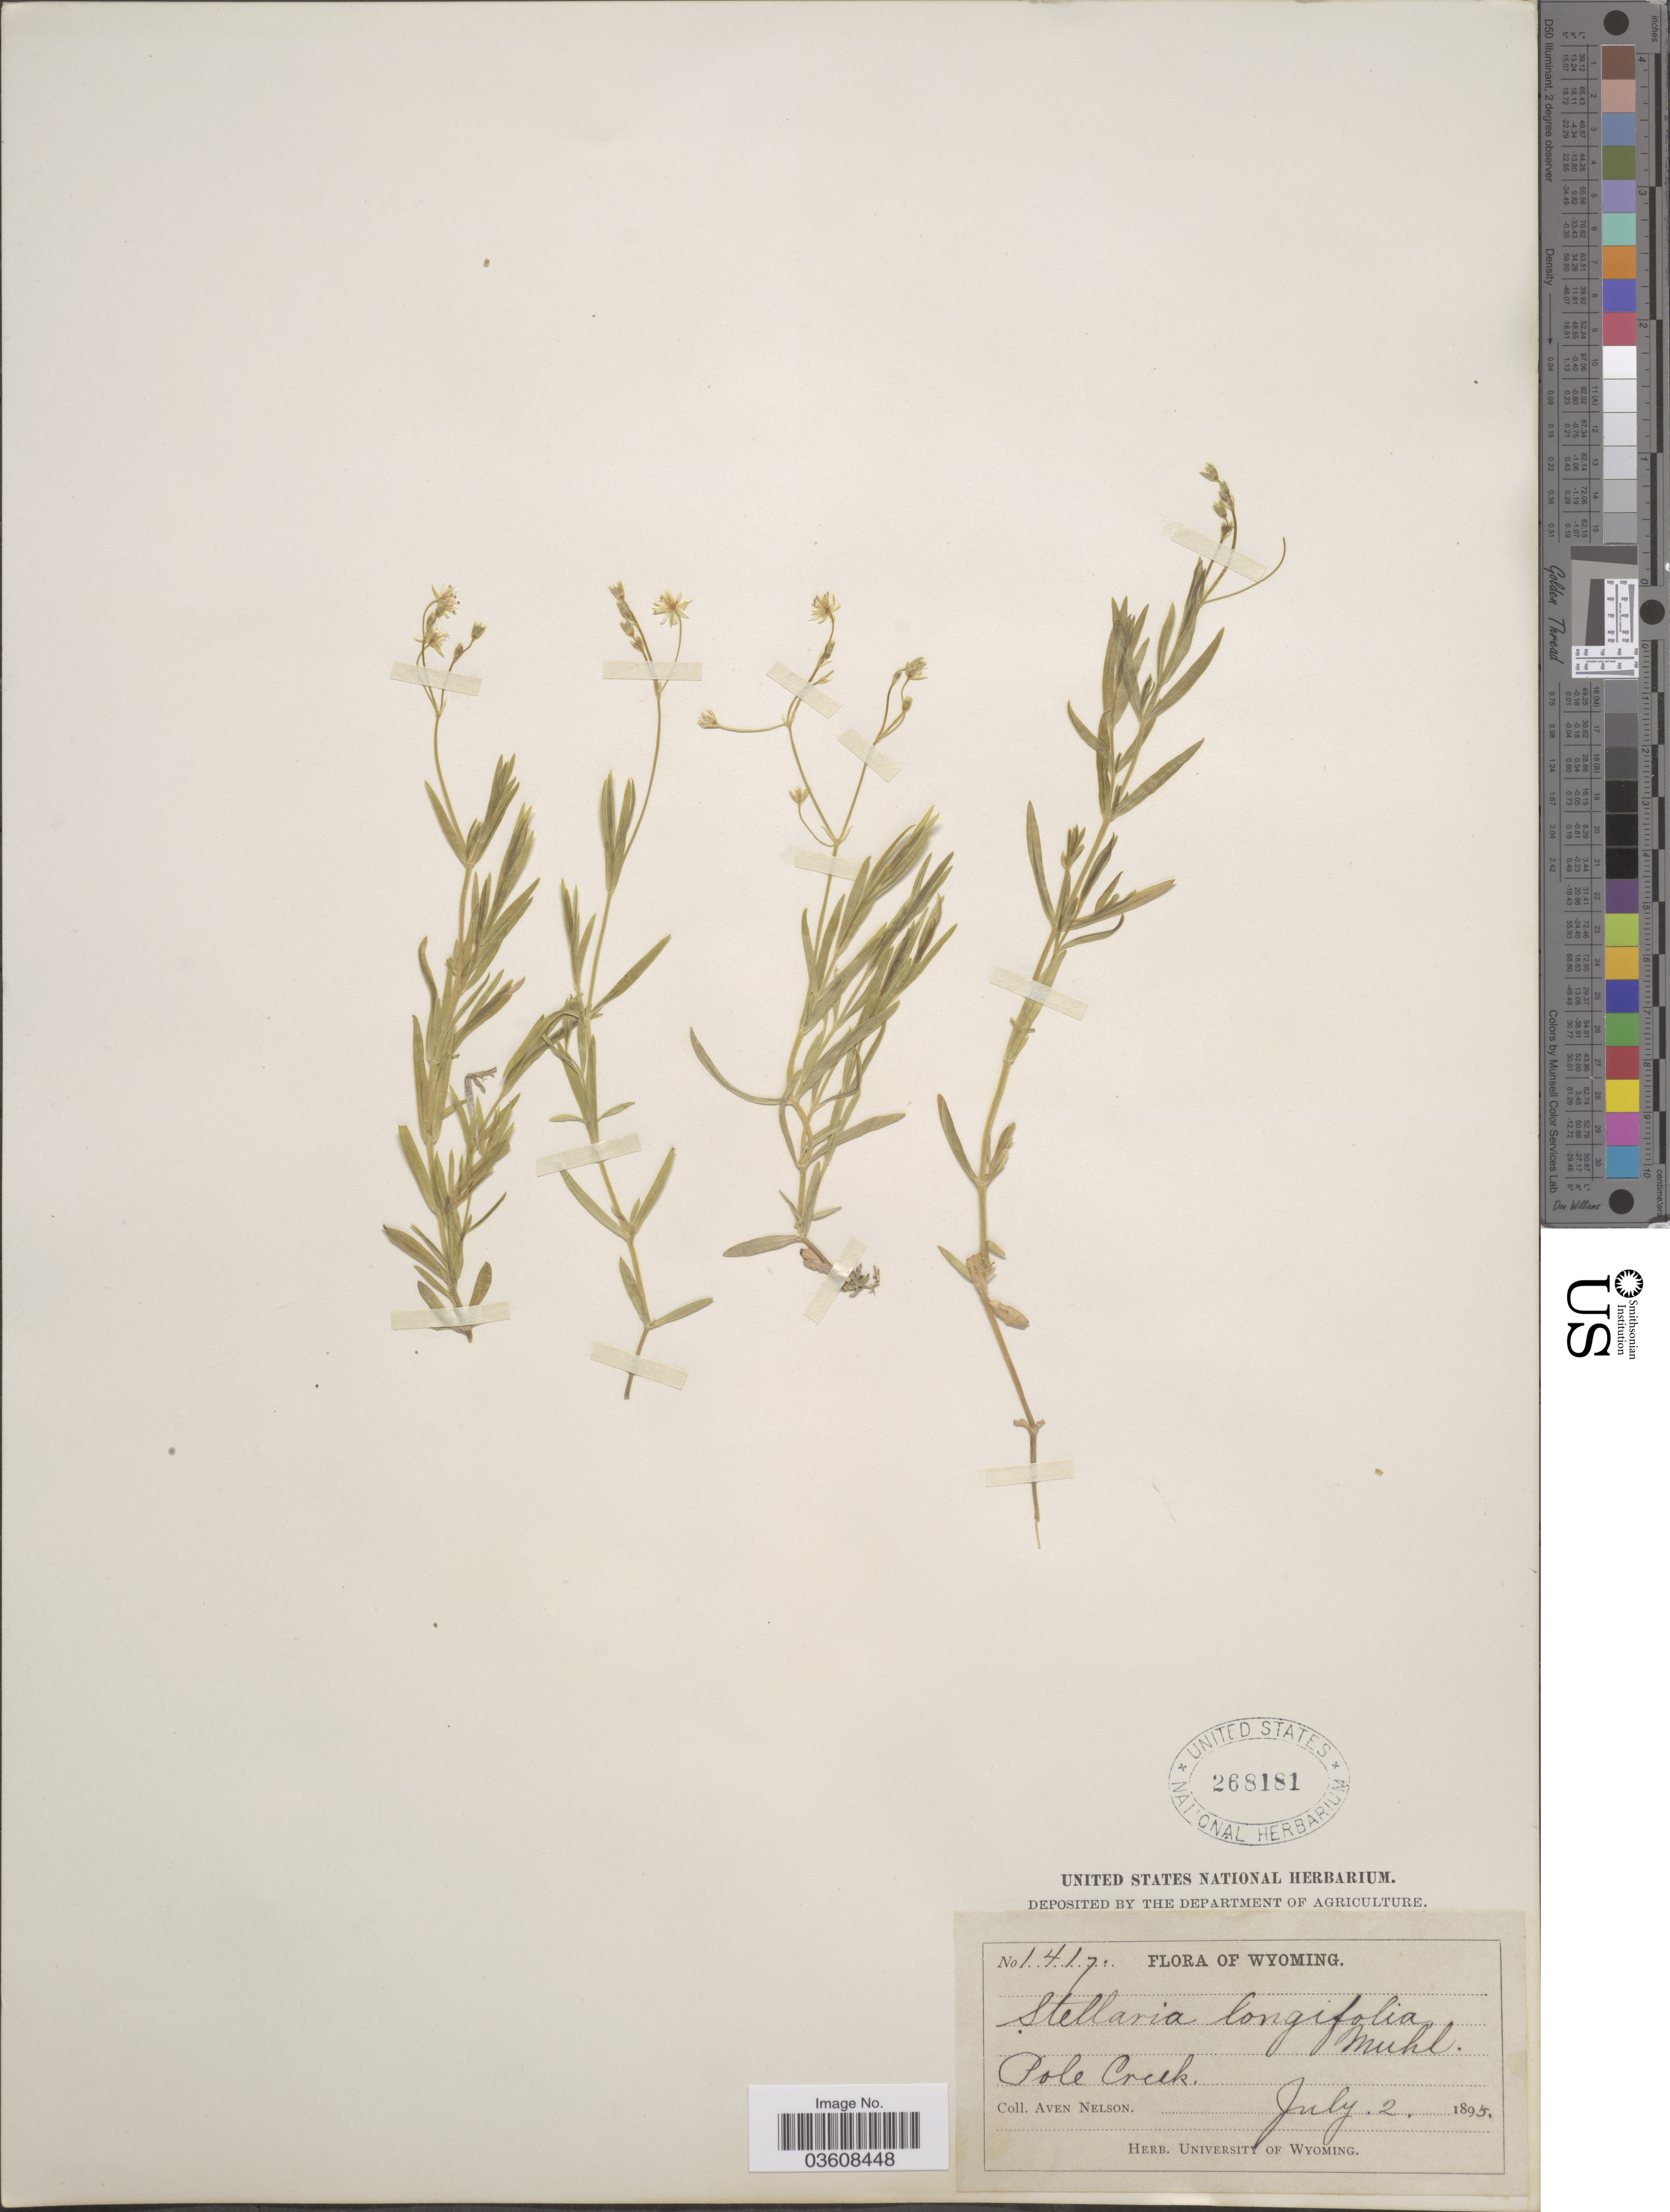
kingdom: Plantae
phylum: Tracheophyta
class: Magnoliopsida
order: Caryophyllales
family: Caryophyllaceae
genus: Stellaria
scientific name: Stellaria longifolia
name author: Muhl. ex Willd.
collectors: A. Nelson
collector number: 1417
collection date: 1895-07-02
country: United States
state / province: Wyoming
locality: Pole Creek.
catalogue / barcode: US 268181